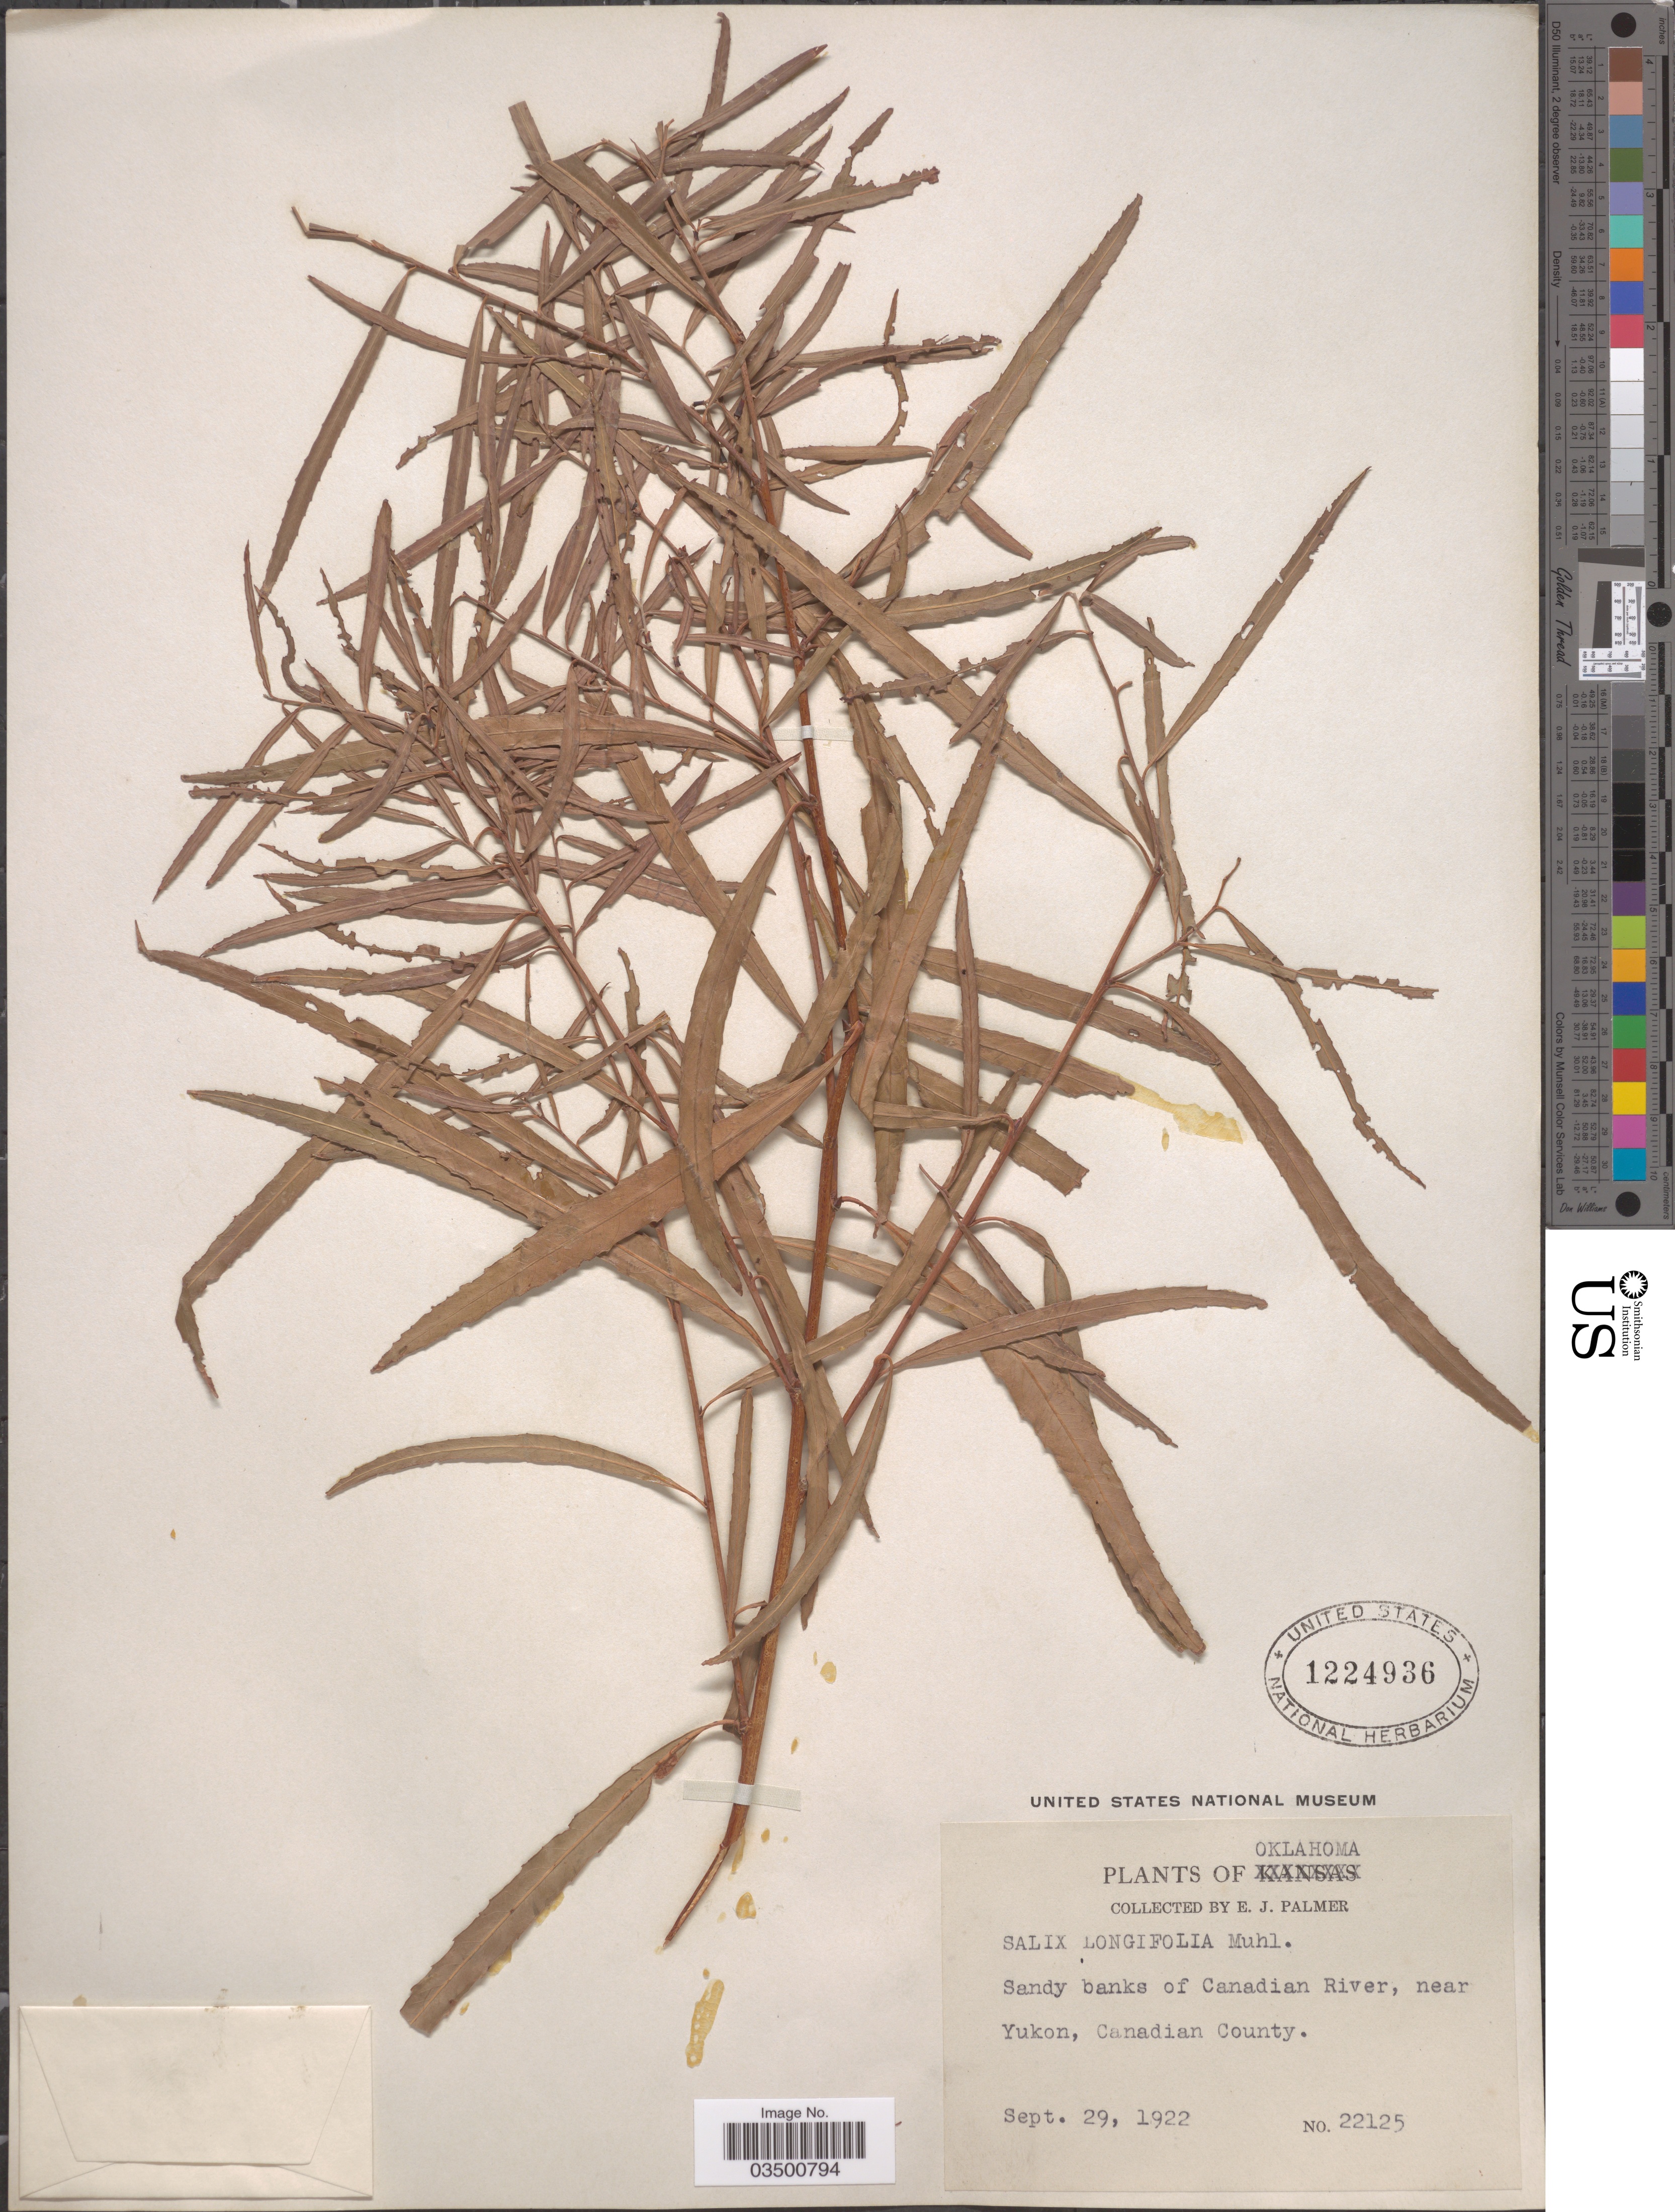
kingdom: Plantae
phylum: Tracheophyta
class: Magnoliopsida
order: Malpighiales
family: Salicaceae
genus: Salix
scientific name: Salix interior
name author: Rowlee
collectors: E. J. Palmer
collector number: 22125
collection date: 1922-09-29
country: United States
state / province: Oklahoma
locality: Sandy banks of Canadian River, near Yukon, Canadian County.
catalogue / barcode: US 1224936